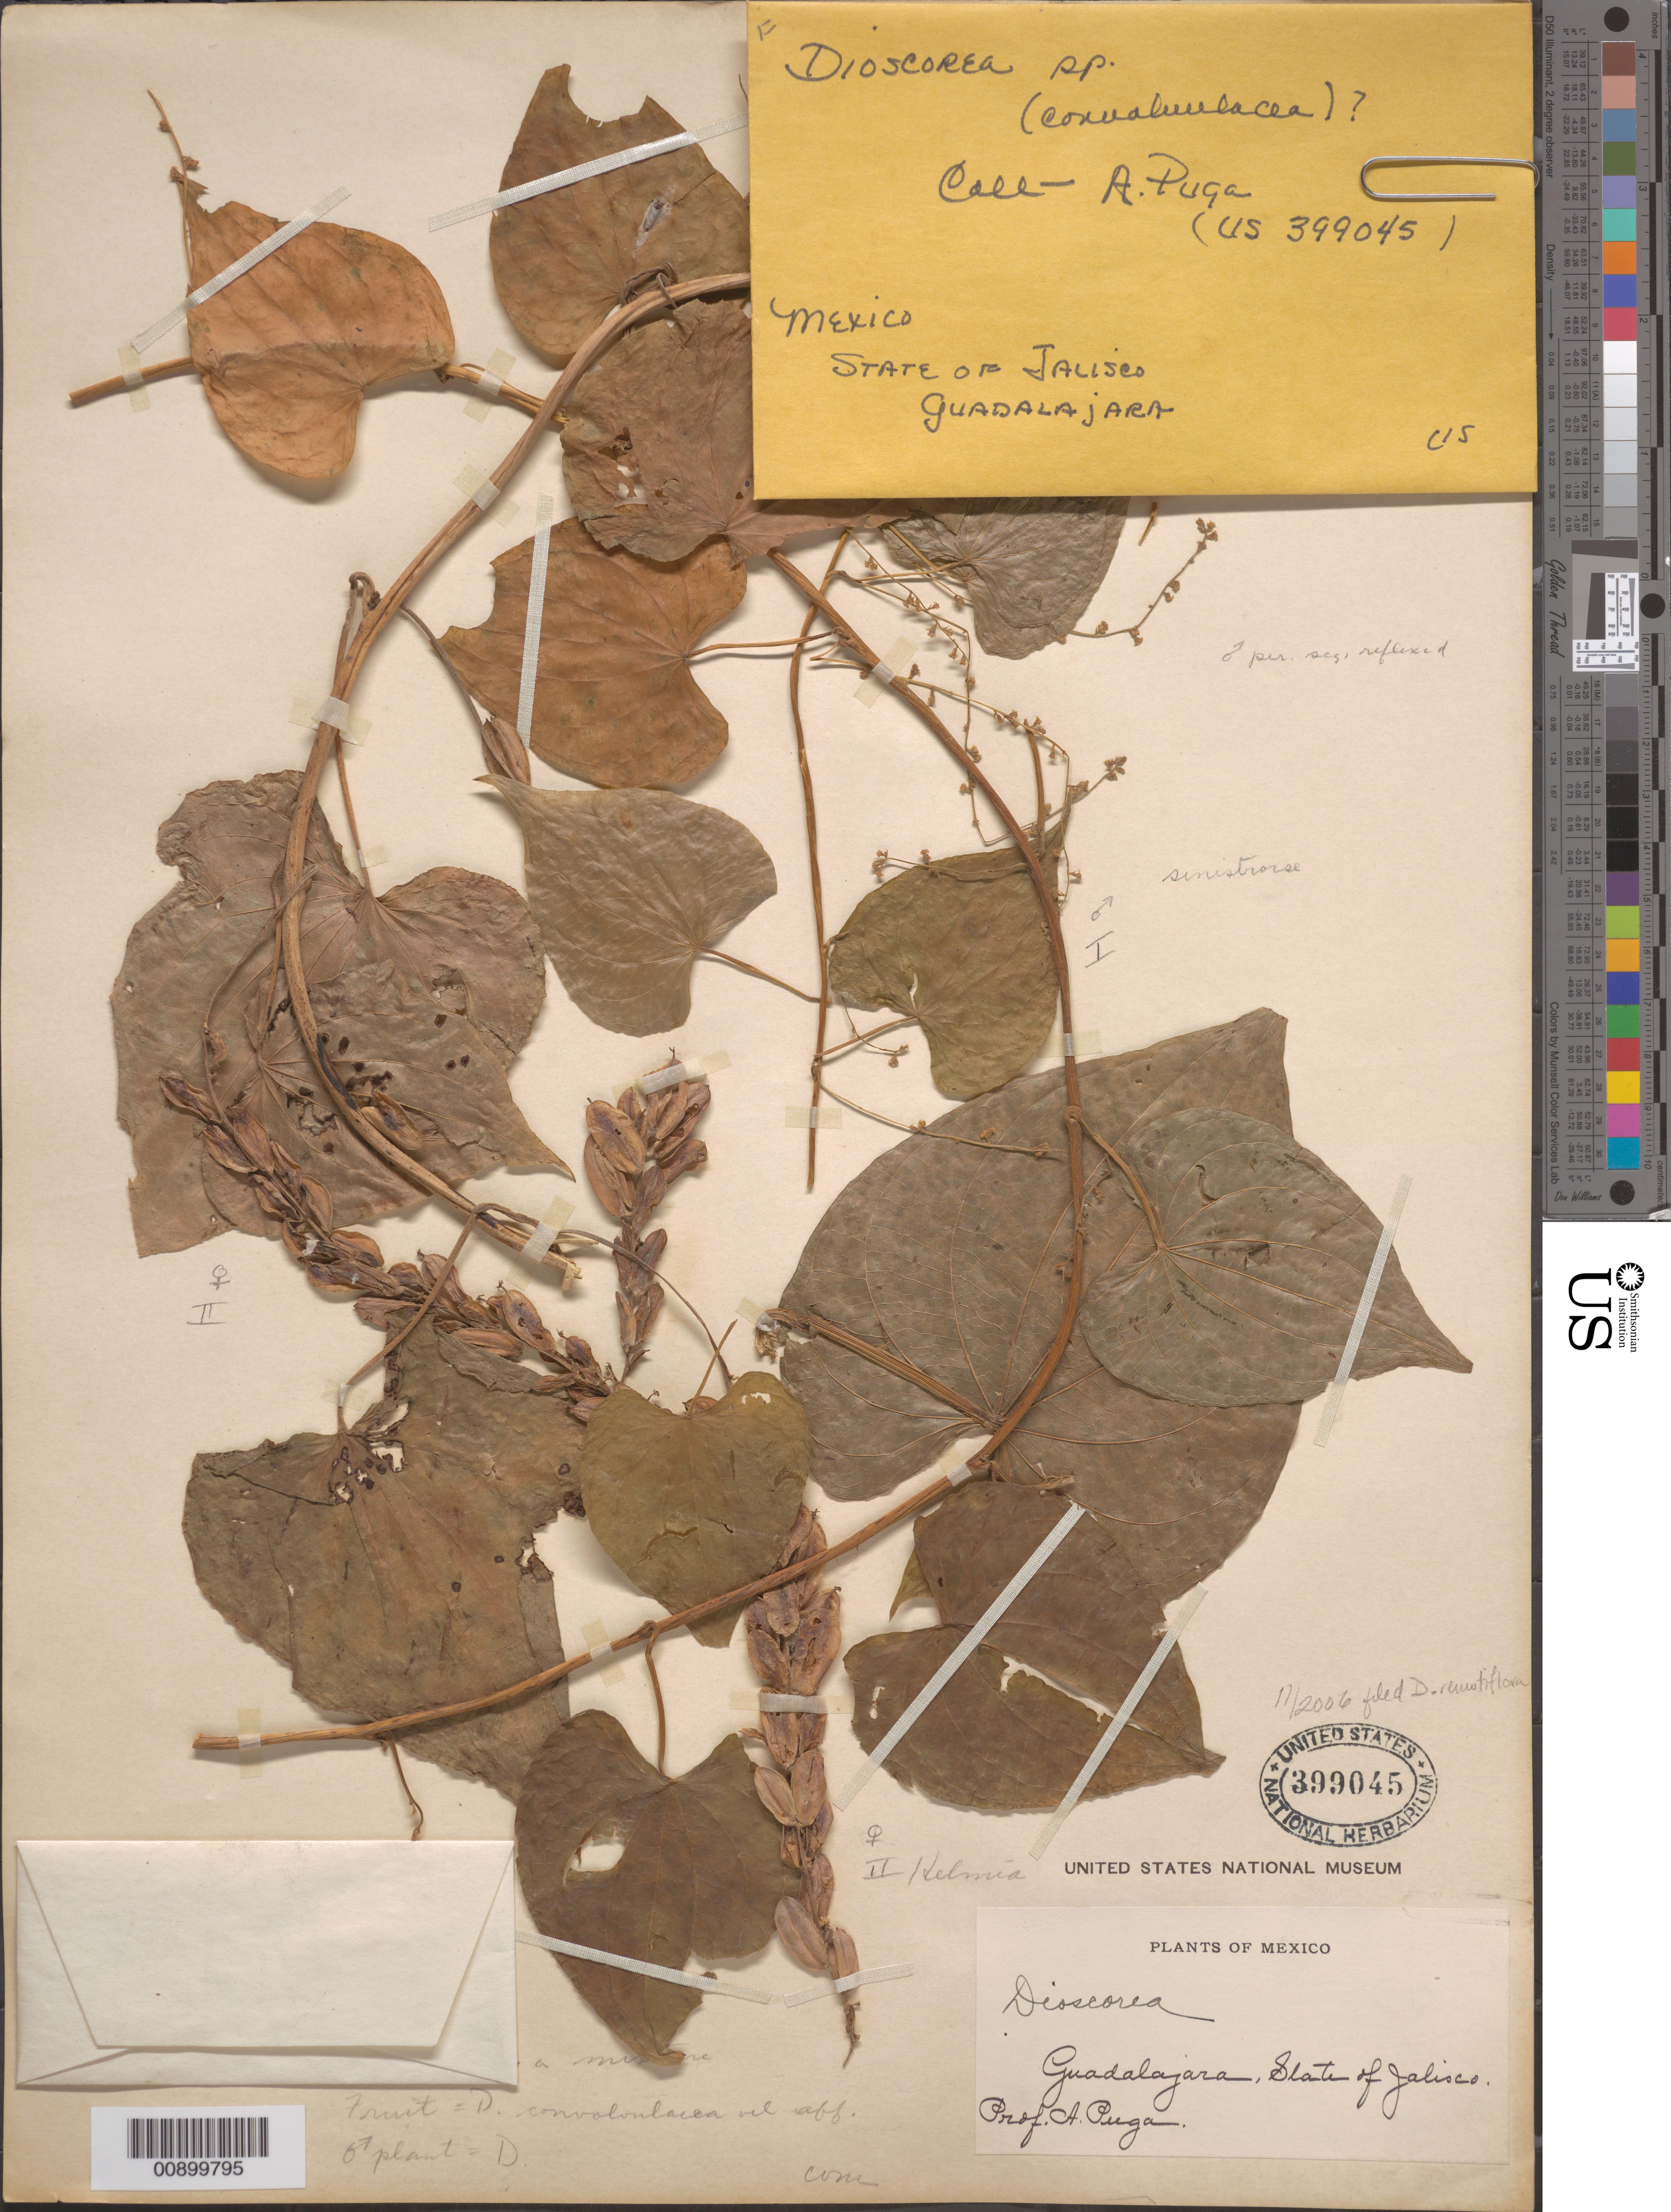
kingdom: Plantae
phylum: Tracheophyta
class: Liliopsida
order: Dioscoreales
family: Dioscoreaceae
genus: Dioscorea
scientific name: Dioscorea remotiflora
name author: Kunth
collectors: A. Puga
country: Mexico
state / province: Jalisco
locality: Guadalajara, State of Jalisco.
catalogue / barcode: US 399045